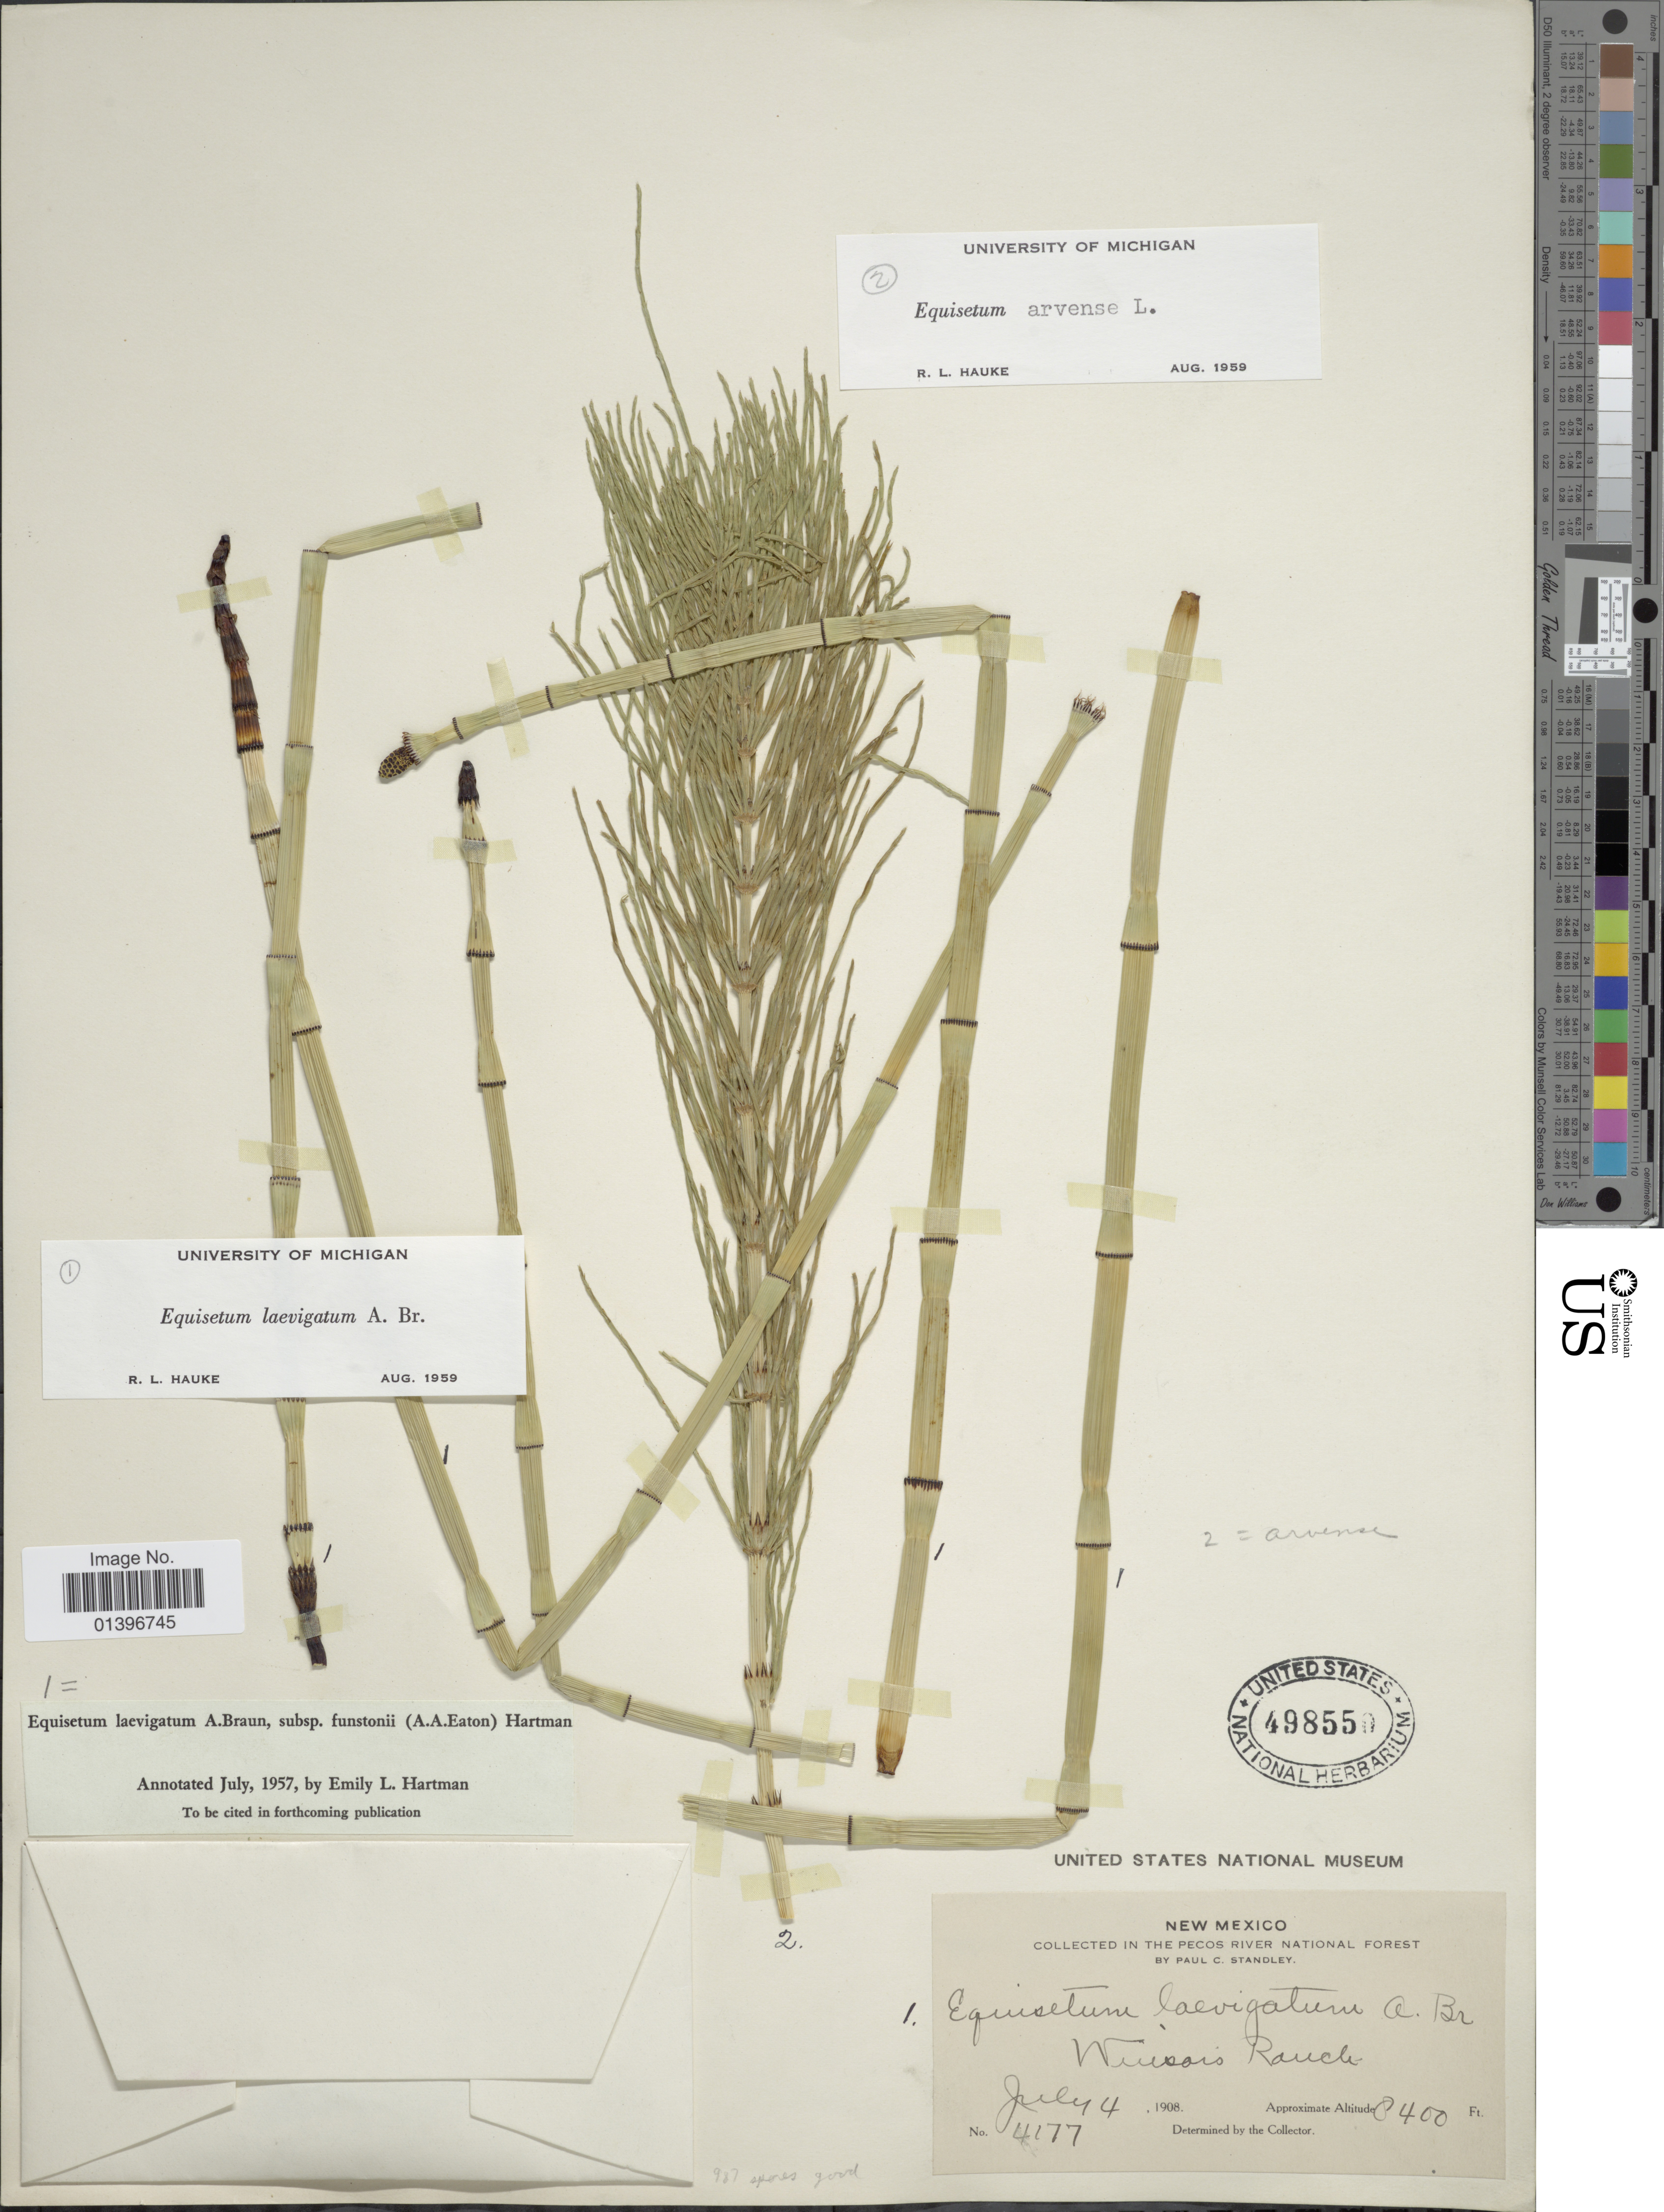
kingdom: Plantae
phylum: Tracheophyta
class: Polypodiopsida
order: Equisetales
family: Equisetaceae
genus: Equisetum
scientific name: Equisetum laevigatum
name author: A. Braun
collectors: P. C. Standley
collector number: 4177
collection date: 1908-07-04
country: United States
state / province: New Mexico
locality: In the Pecos River National Forest. Winsois Ranch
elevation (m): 2560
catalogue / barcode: US 498550